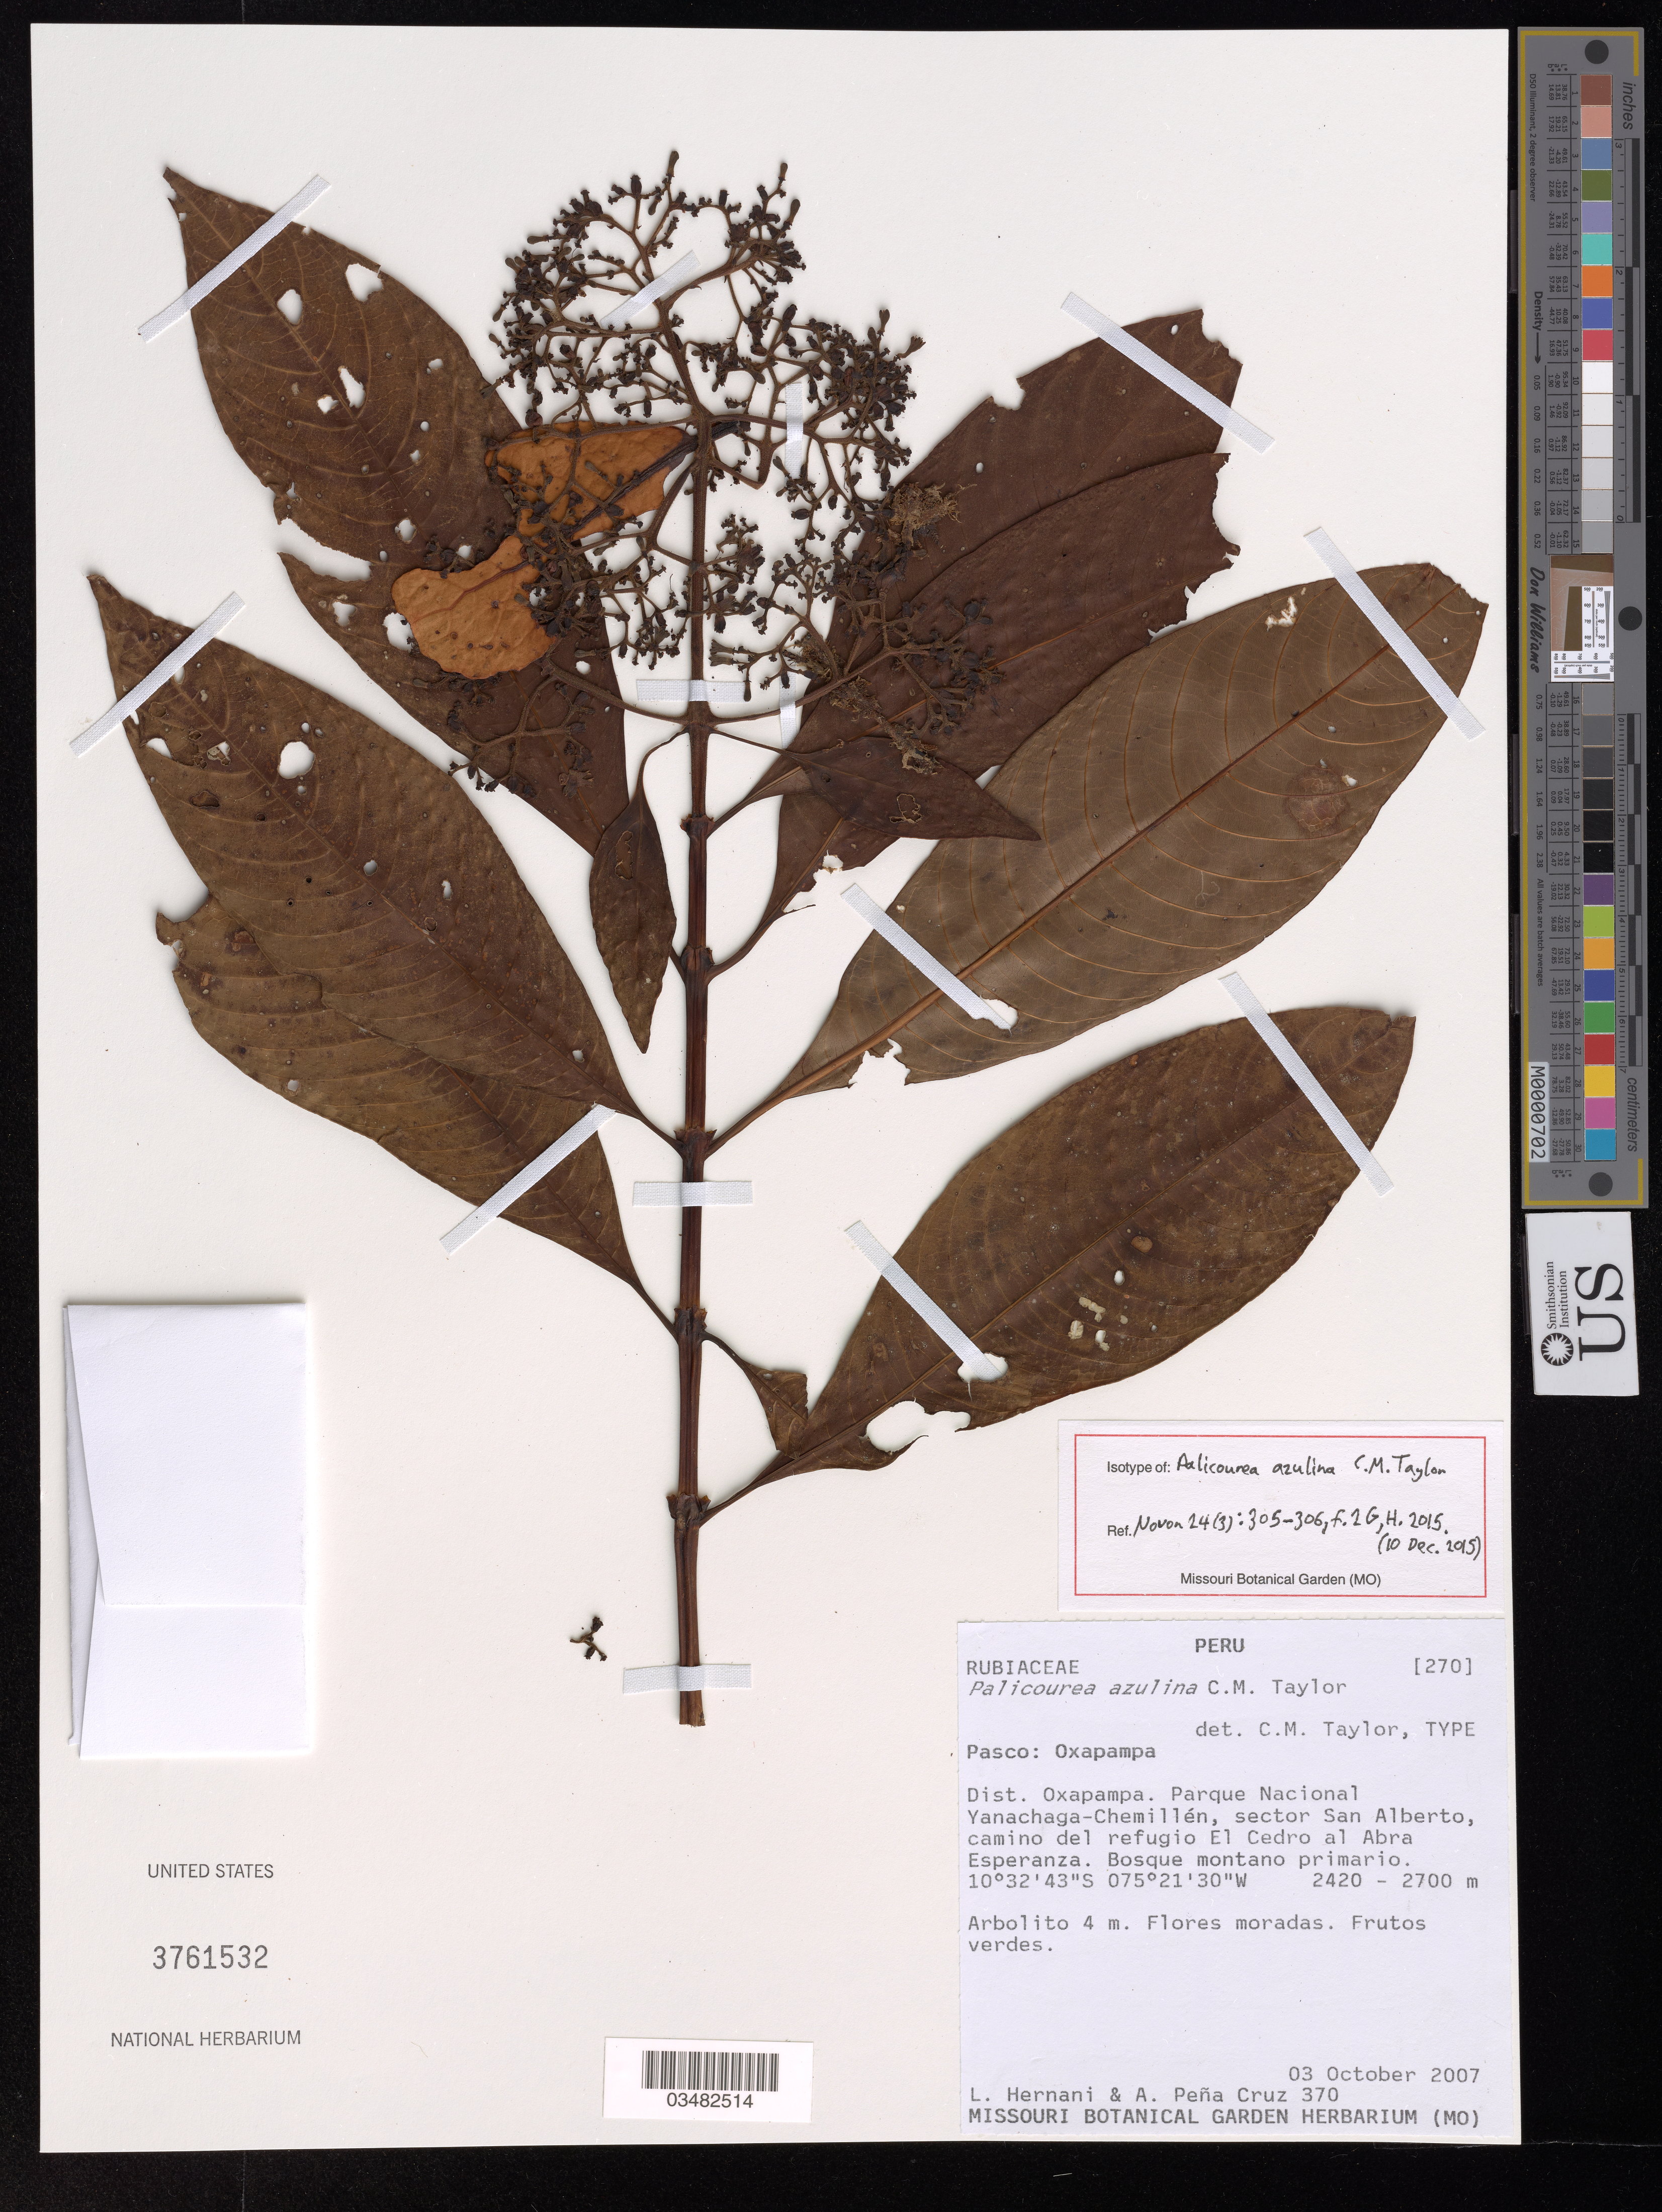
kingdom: Plantae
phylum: Tracheophyta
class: Magnoliopsida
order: Gentianales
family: Rubiaceae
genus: Palicourea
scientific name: Palicourea azulina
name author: C.M. Taylor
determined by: Taylor, Charlotte M.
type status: Isotype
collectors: L. Hernani & A. Peña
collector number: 370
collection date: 2007-10-03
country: Peru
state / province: Pasco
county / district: Oxapampa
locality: Parque Nacional Yanachaga-Chemillén, sector San Alberto, camino del refugio El Cedro al Albra Esperanza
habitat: bosque montano primario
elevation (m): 2420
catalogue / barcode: US 3761532